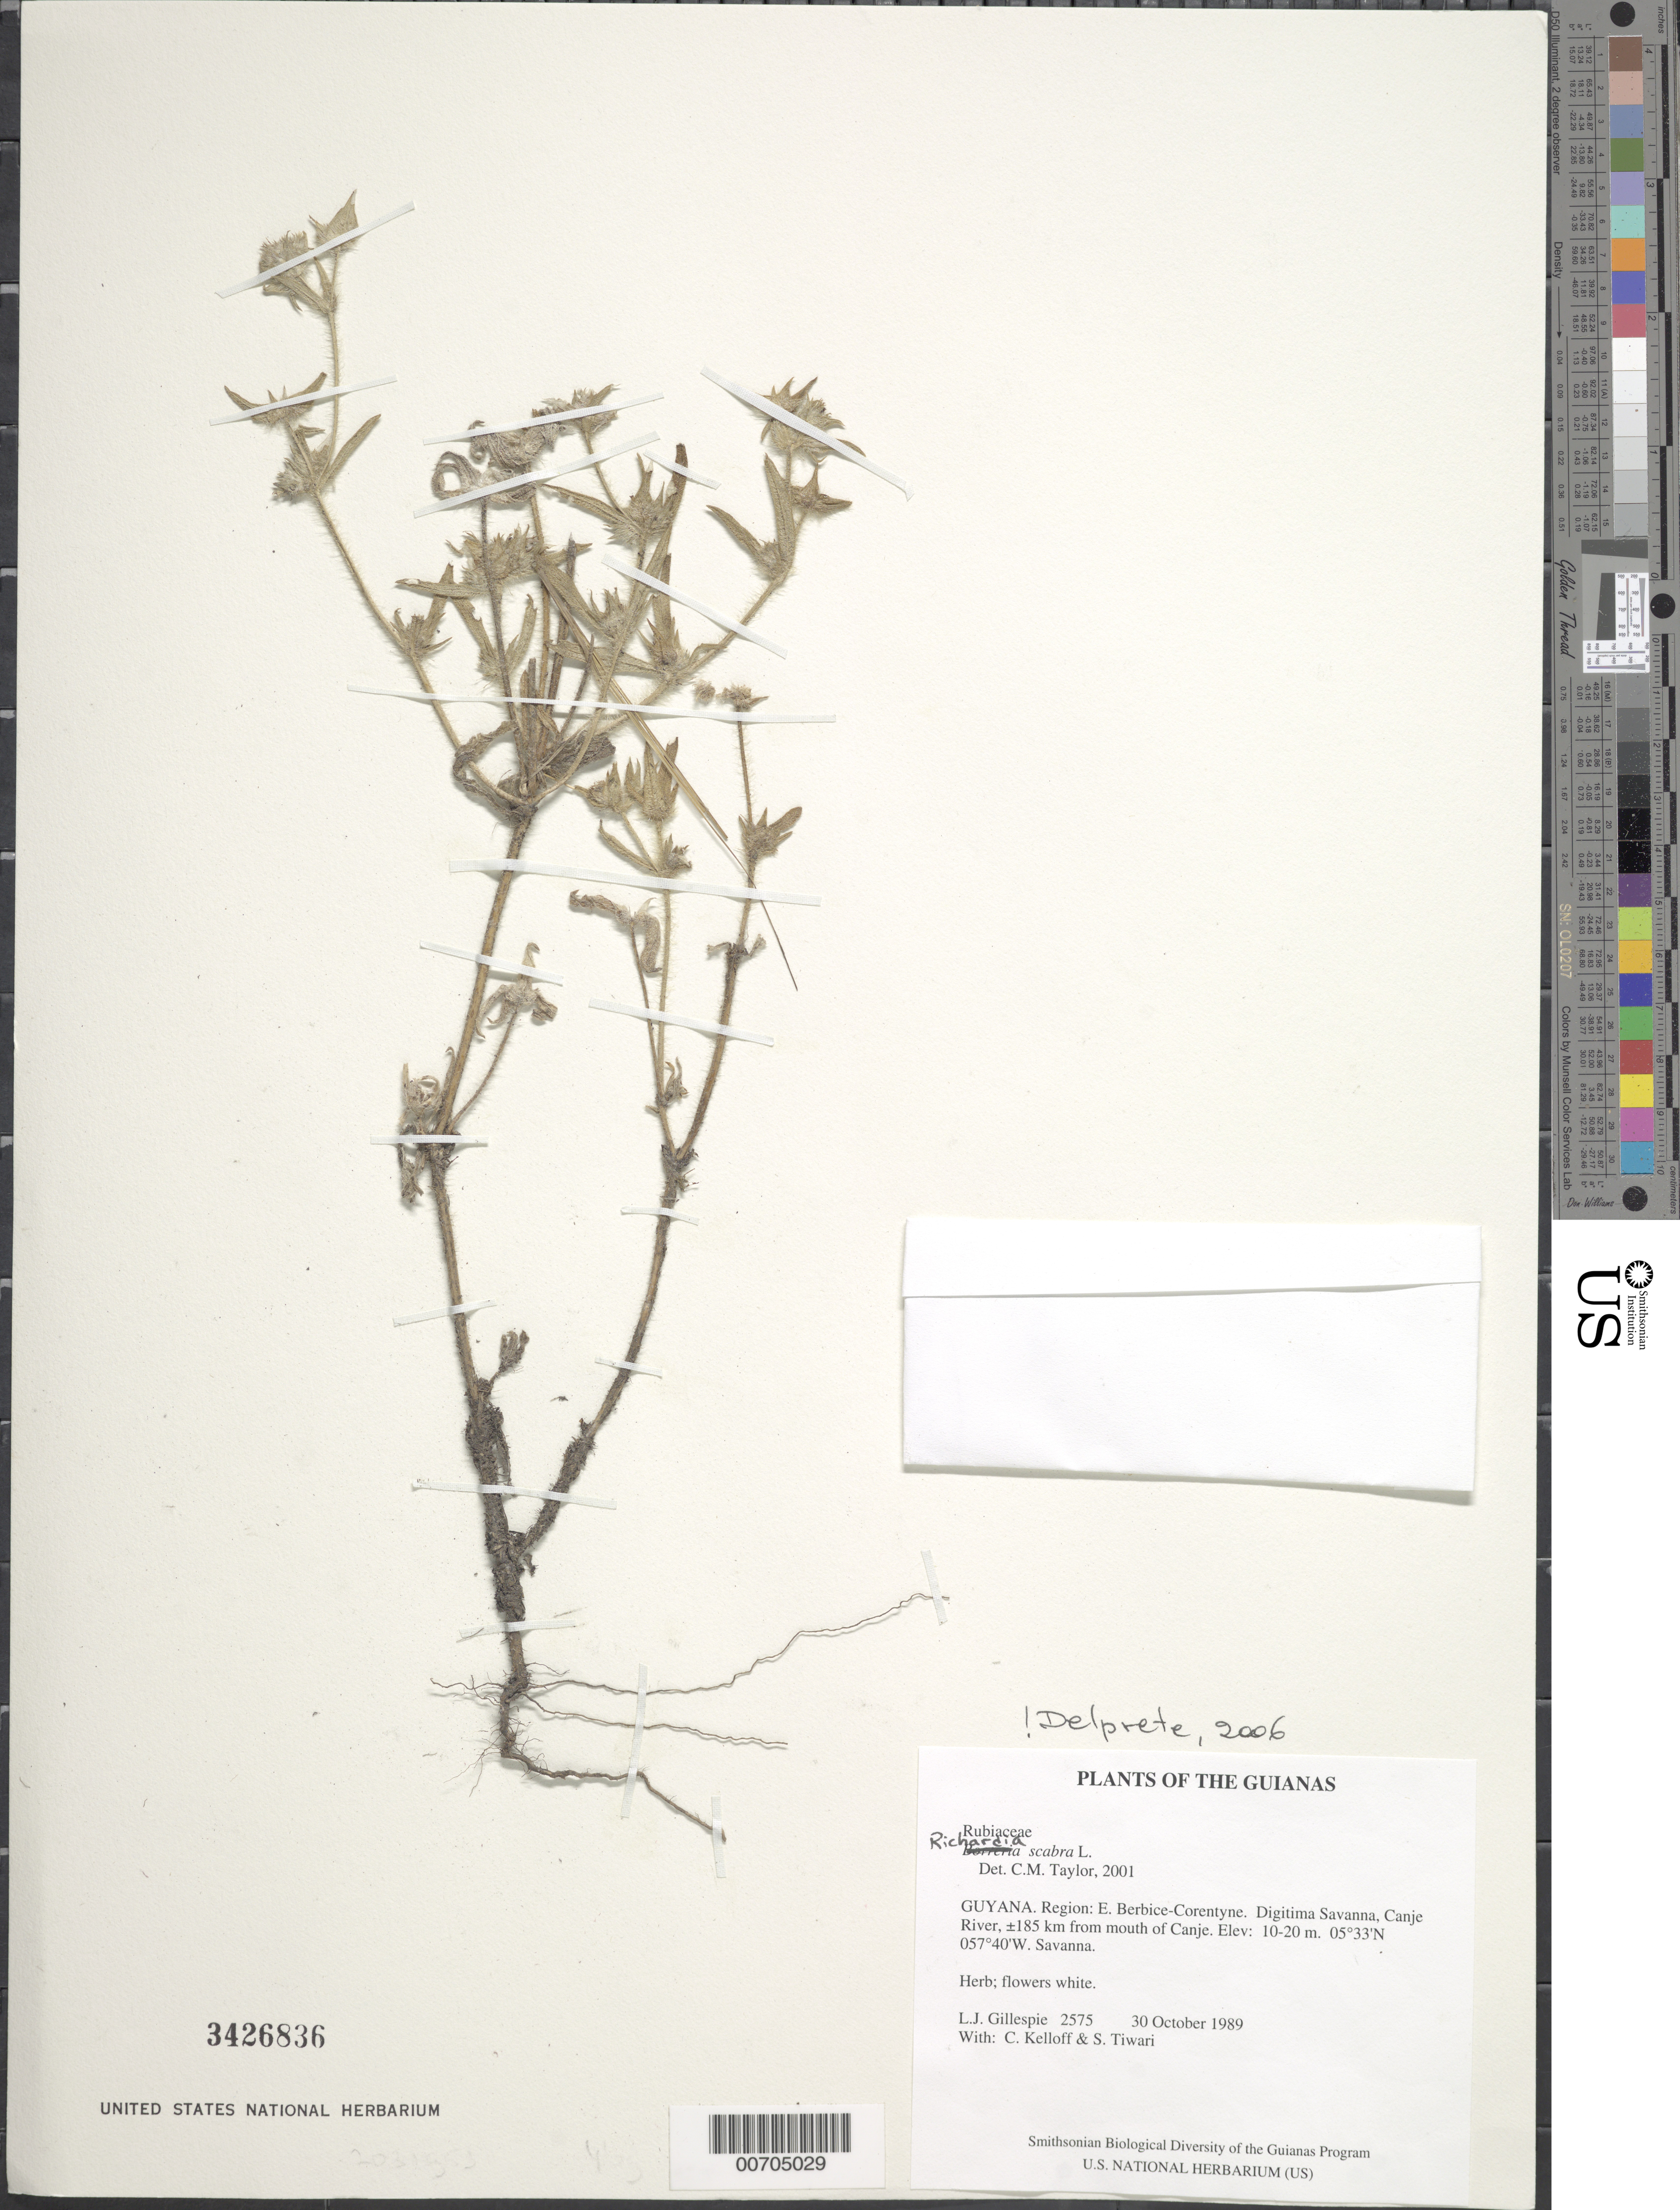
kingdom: Plantae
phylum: Tracheophyta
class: Magnoliopsida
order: Gentianales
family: Rubiaceae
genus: Richardia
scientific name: Richardia scabra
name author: L.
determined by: Delprete, P. G., Herb. de Guyane Cay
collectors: L. J. Gillespie, C. L. Kelloff & S. Tiwari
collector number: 2575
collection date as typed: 30 October 1989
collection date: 1989-10-30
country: Guyana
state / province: E. Berbice-Corentyne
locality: Digitima Savanna, Canje River, ±185 km from mouth of Canje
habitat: Savanna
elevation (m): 10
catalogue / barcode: US 3426836